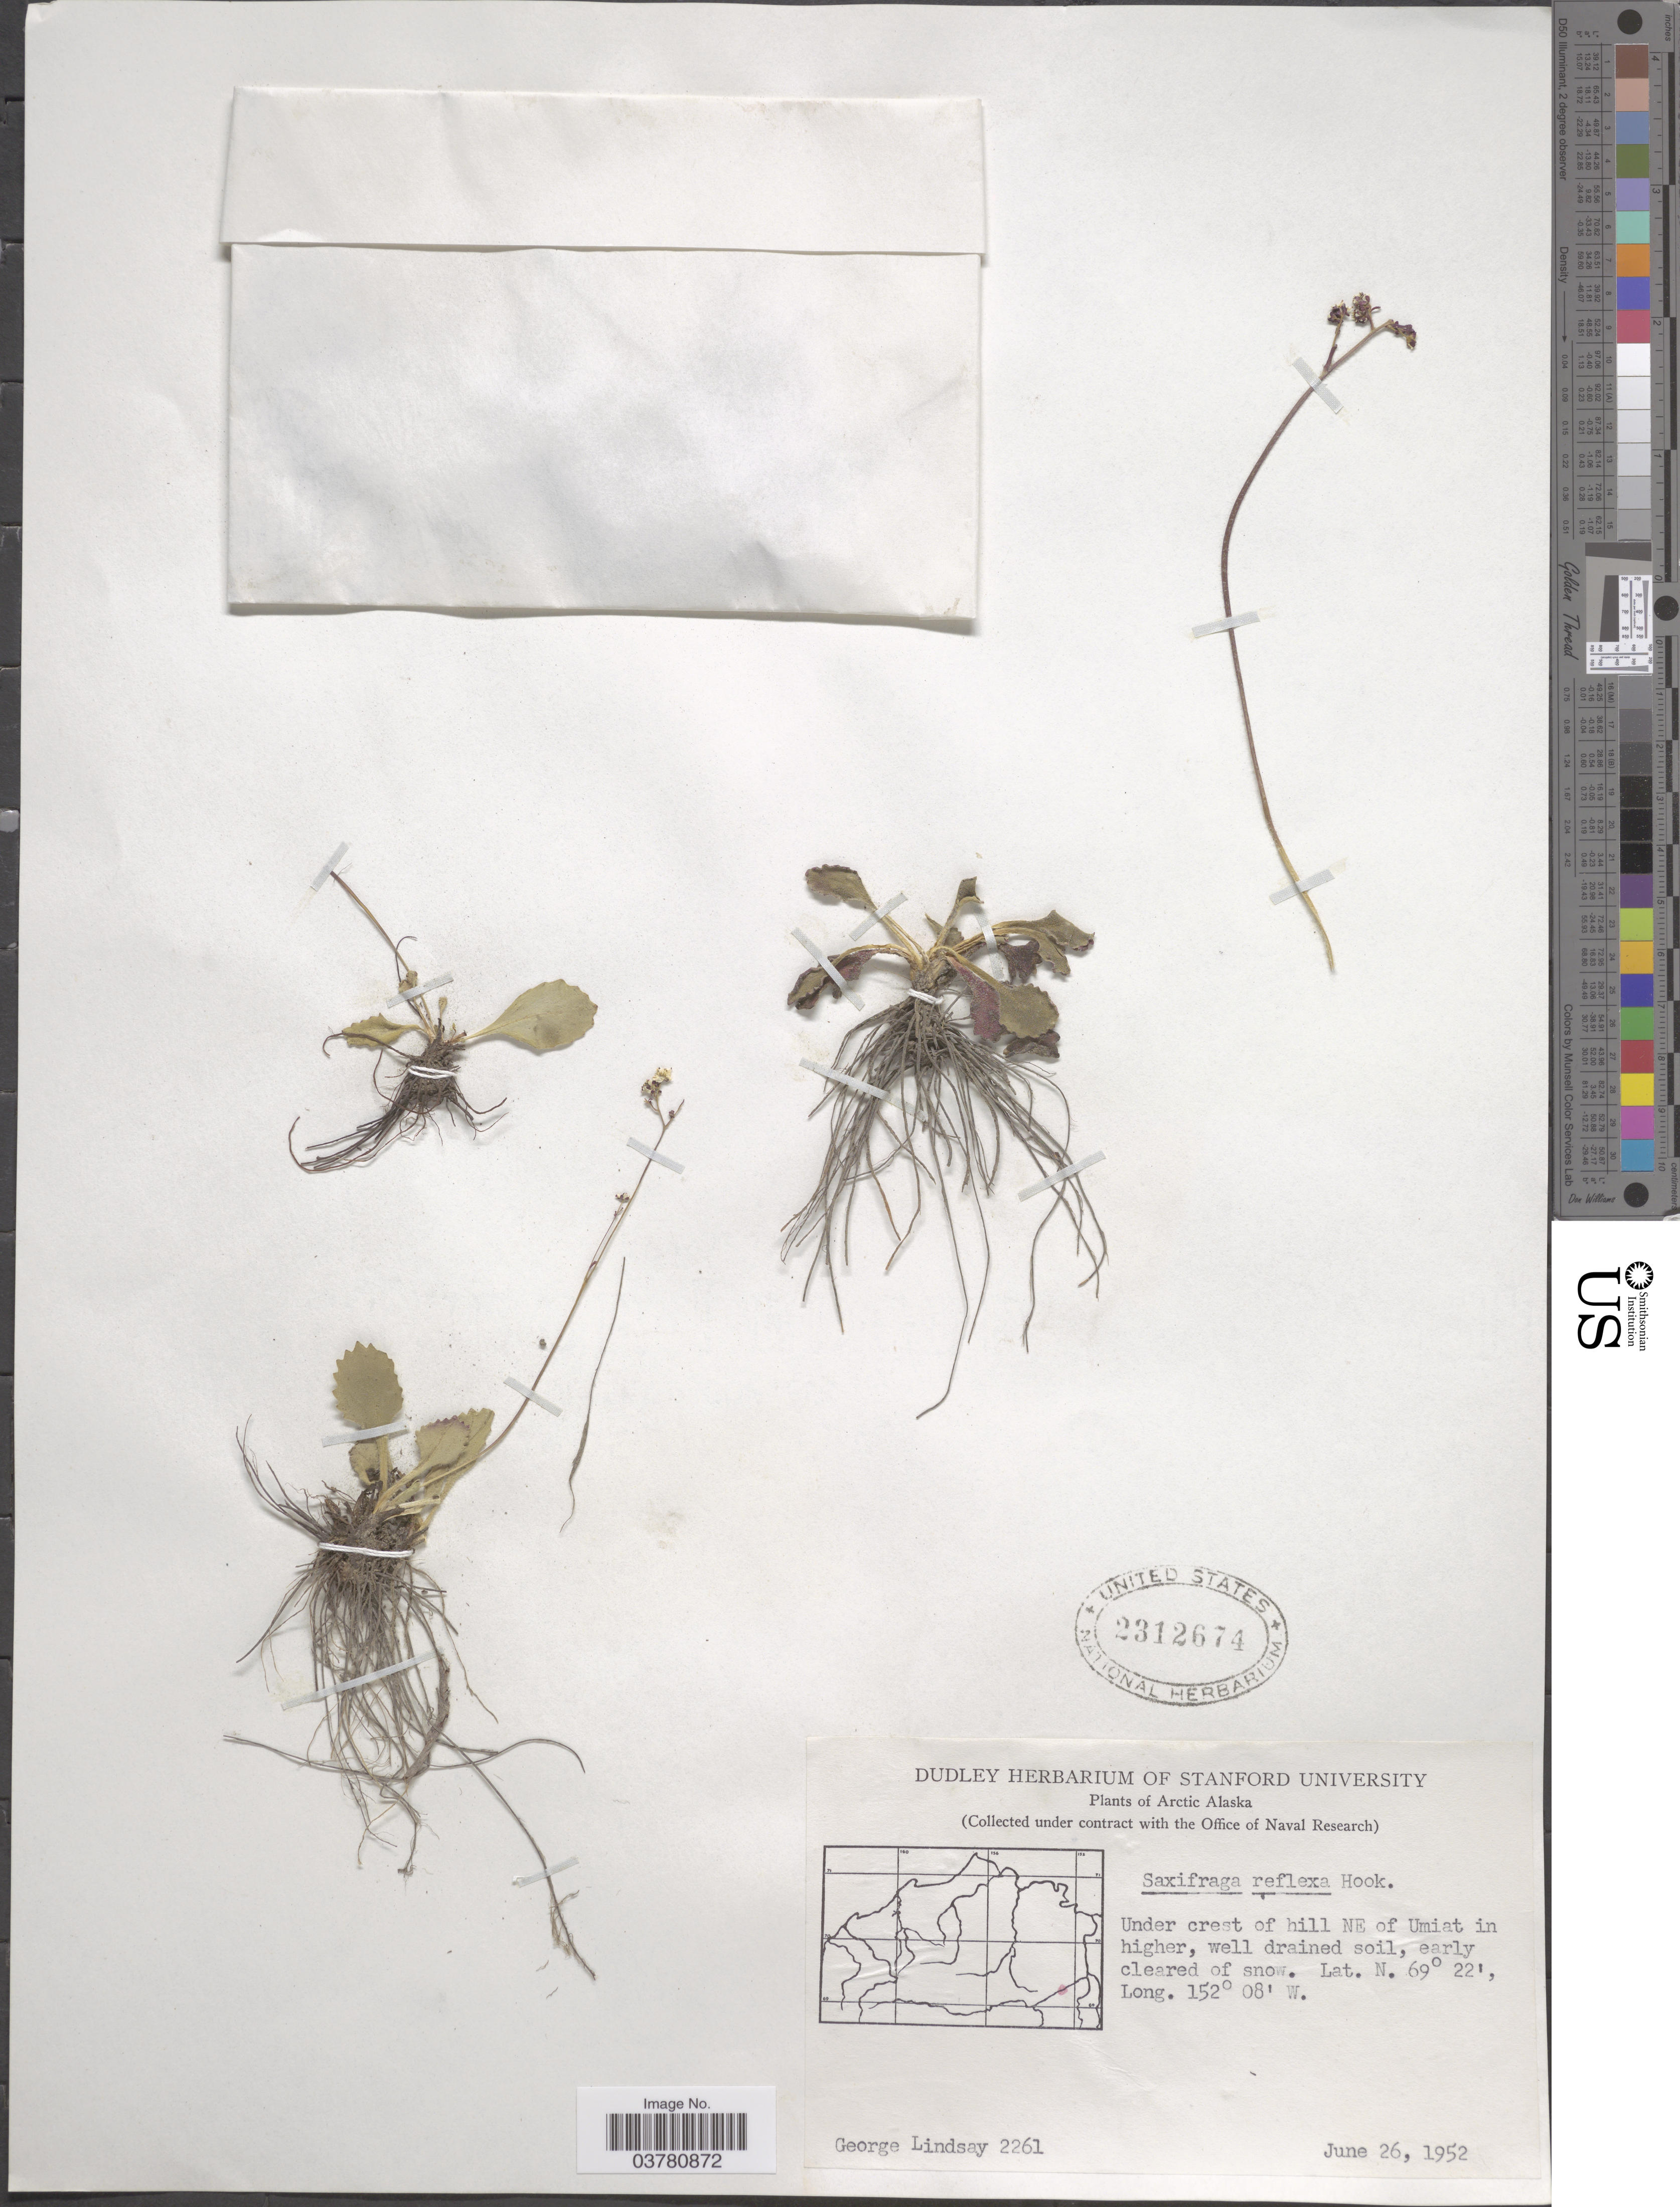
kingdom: Plantae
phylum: Tracheophyta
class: Magnoliopsida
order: Saxifragales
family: Saxifragaceae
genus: Micranthes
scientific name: Micranthes reflexa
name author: (Hook.) Small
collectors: G. Lindsay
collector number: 2261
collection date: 1952-06-26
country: United States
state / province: Alaska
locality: Arctic Alaska. Under crest of hill NE of Umiat in higher, well drained soil, early cleared of snow.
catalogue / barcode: US 2312674